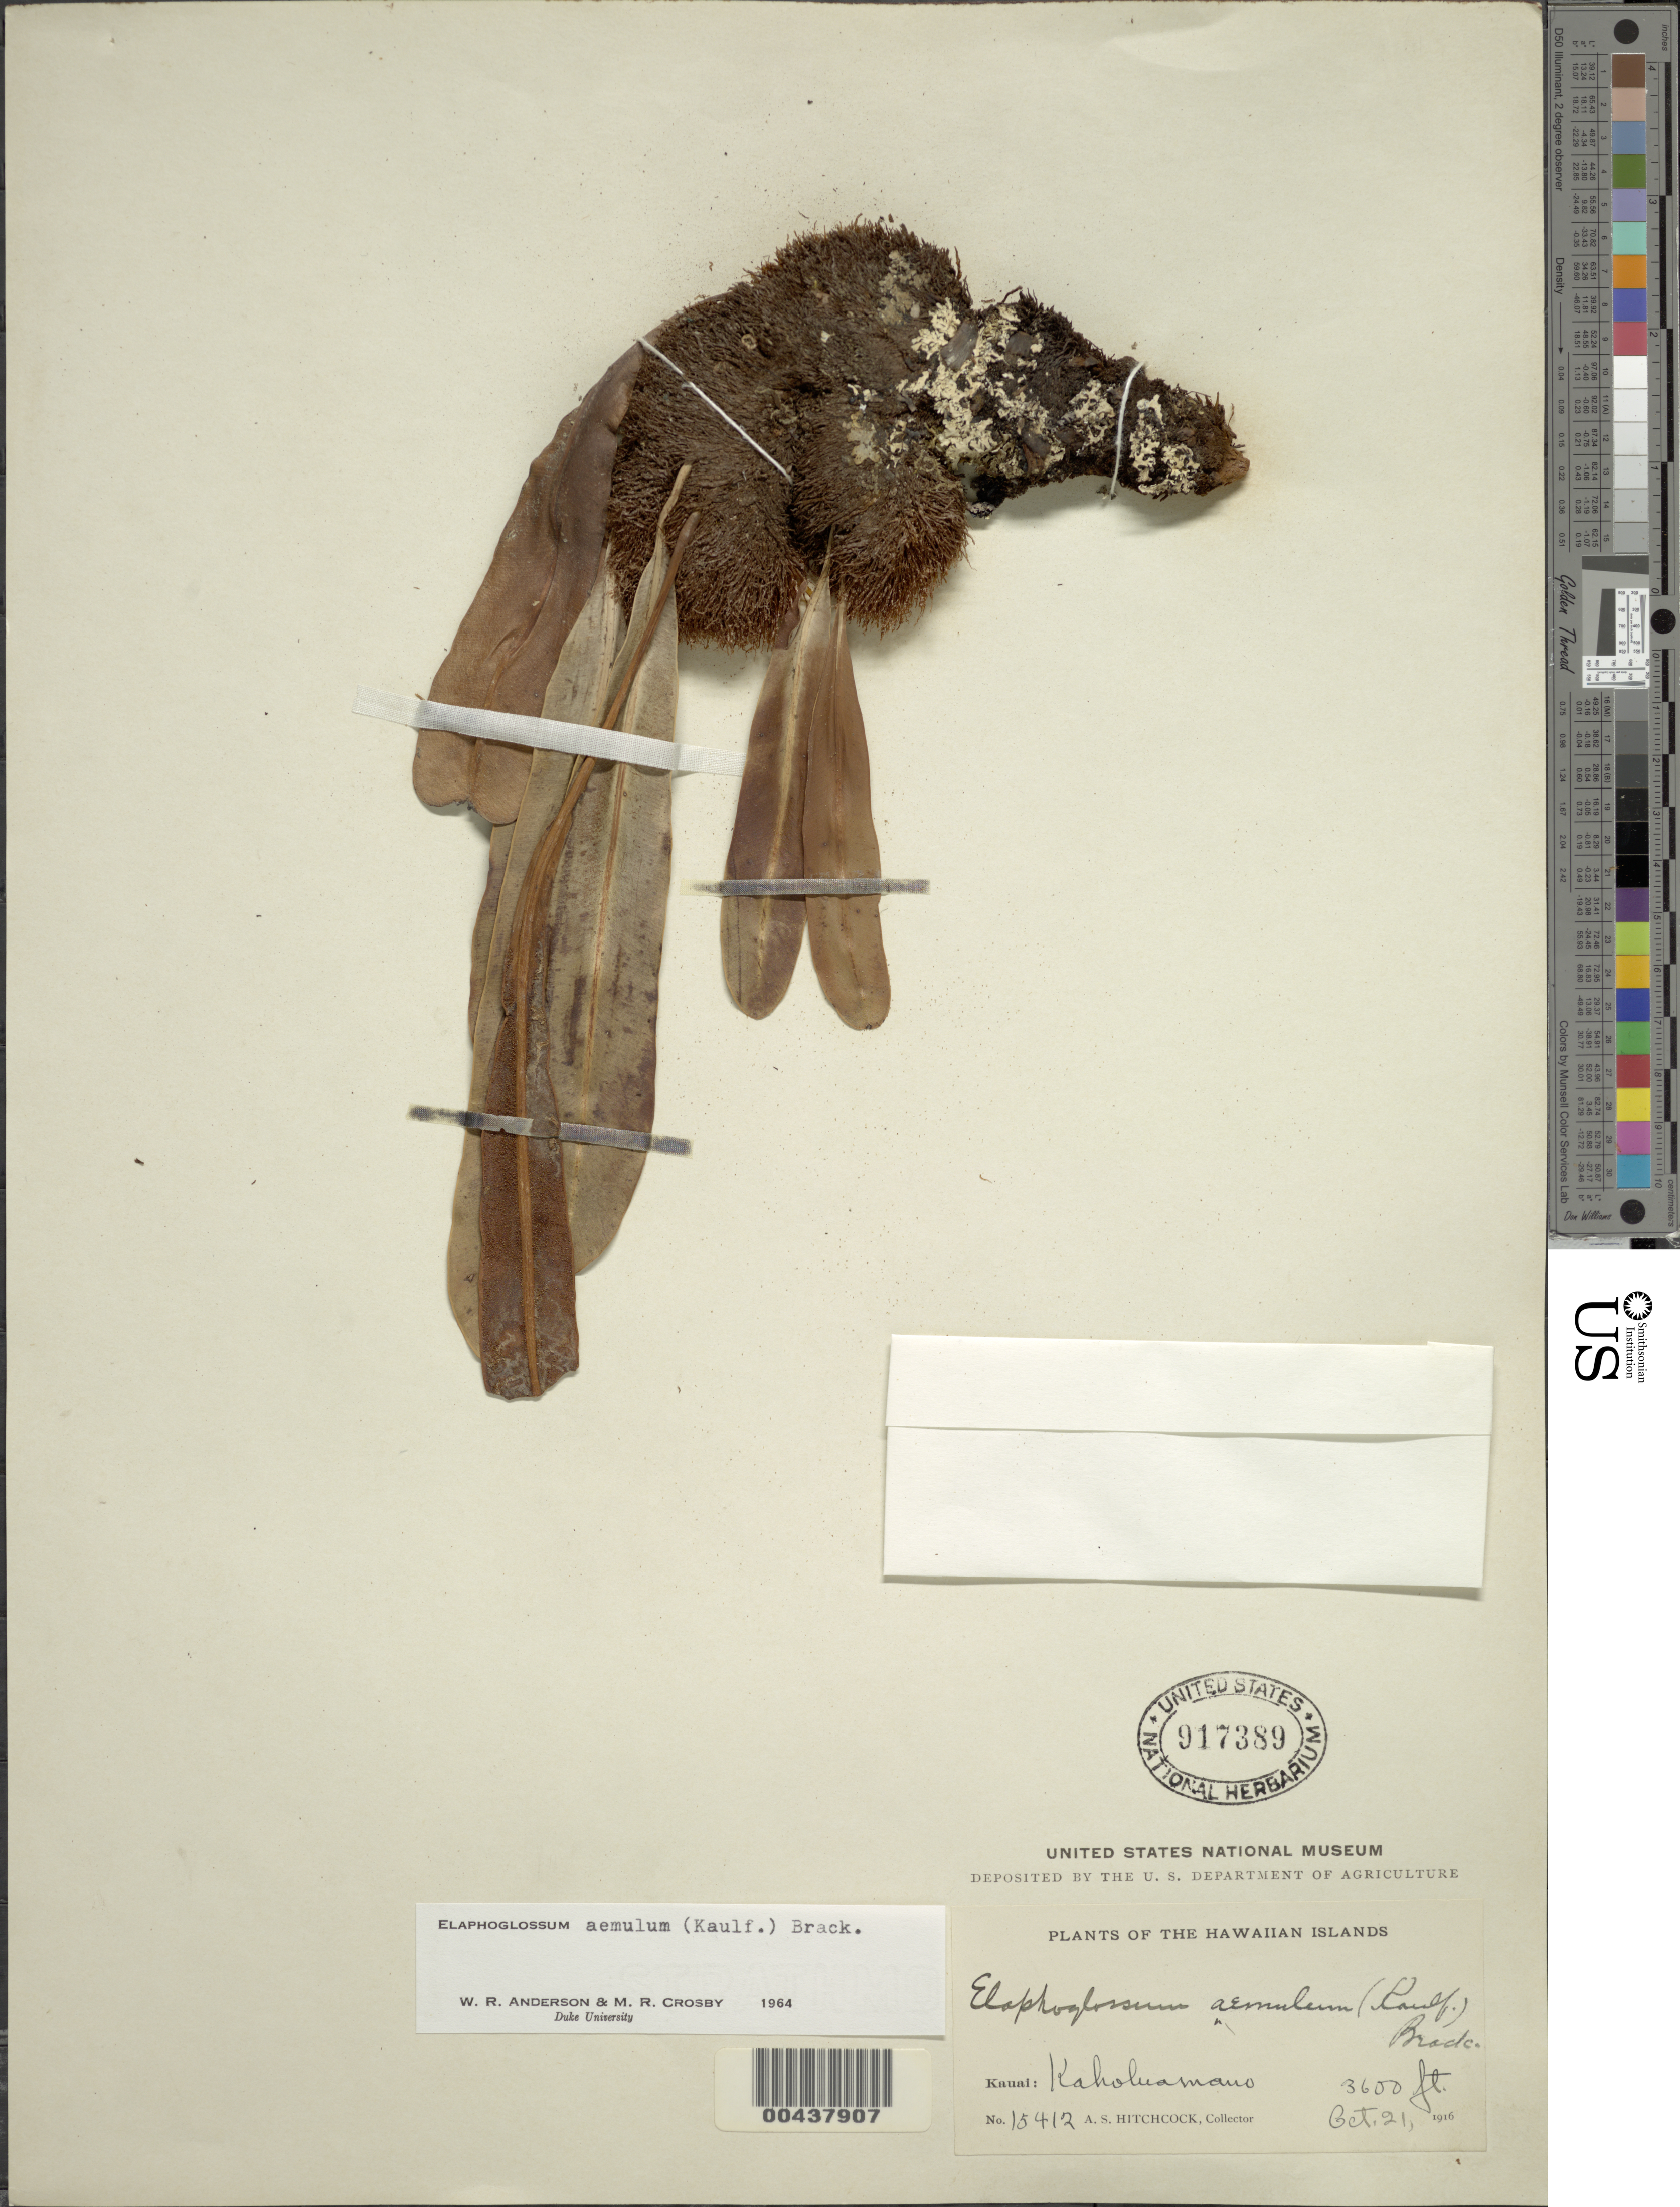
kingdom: Plantae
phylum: Tracheophyta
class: Polypodiopsida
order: Polypodiales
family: Dryopteridaceae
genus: Elaphoglossum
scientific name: Elaphoglossum aemulum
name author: (Kaulf.) Brack.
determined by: Anderson, W. R.; Crosby, M.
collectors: A. S. Hitchcock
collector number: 15412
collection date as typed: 21 Oct 1916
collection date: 1916-10-21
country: United States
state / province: Hawaii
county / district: Kauai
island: Kaua'i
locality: Kaholuamano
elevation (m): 1097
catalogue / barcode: US 917389